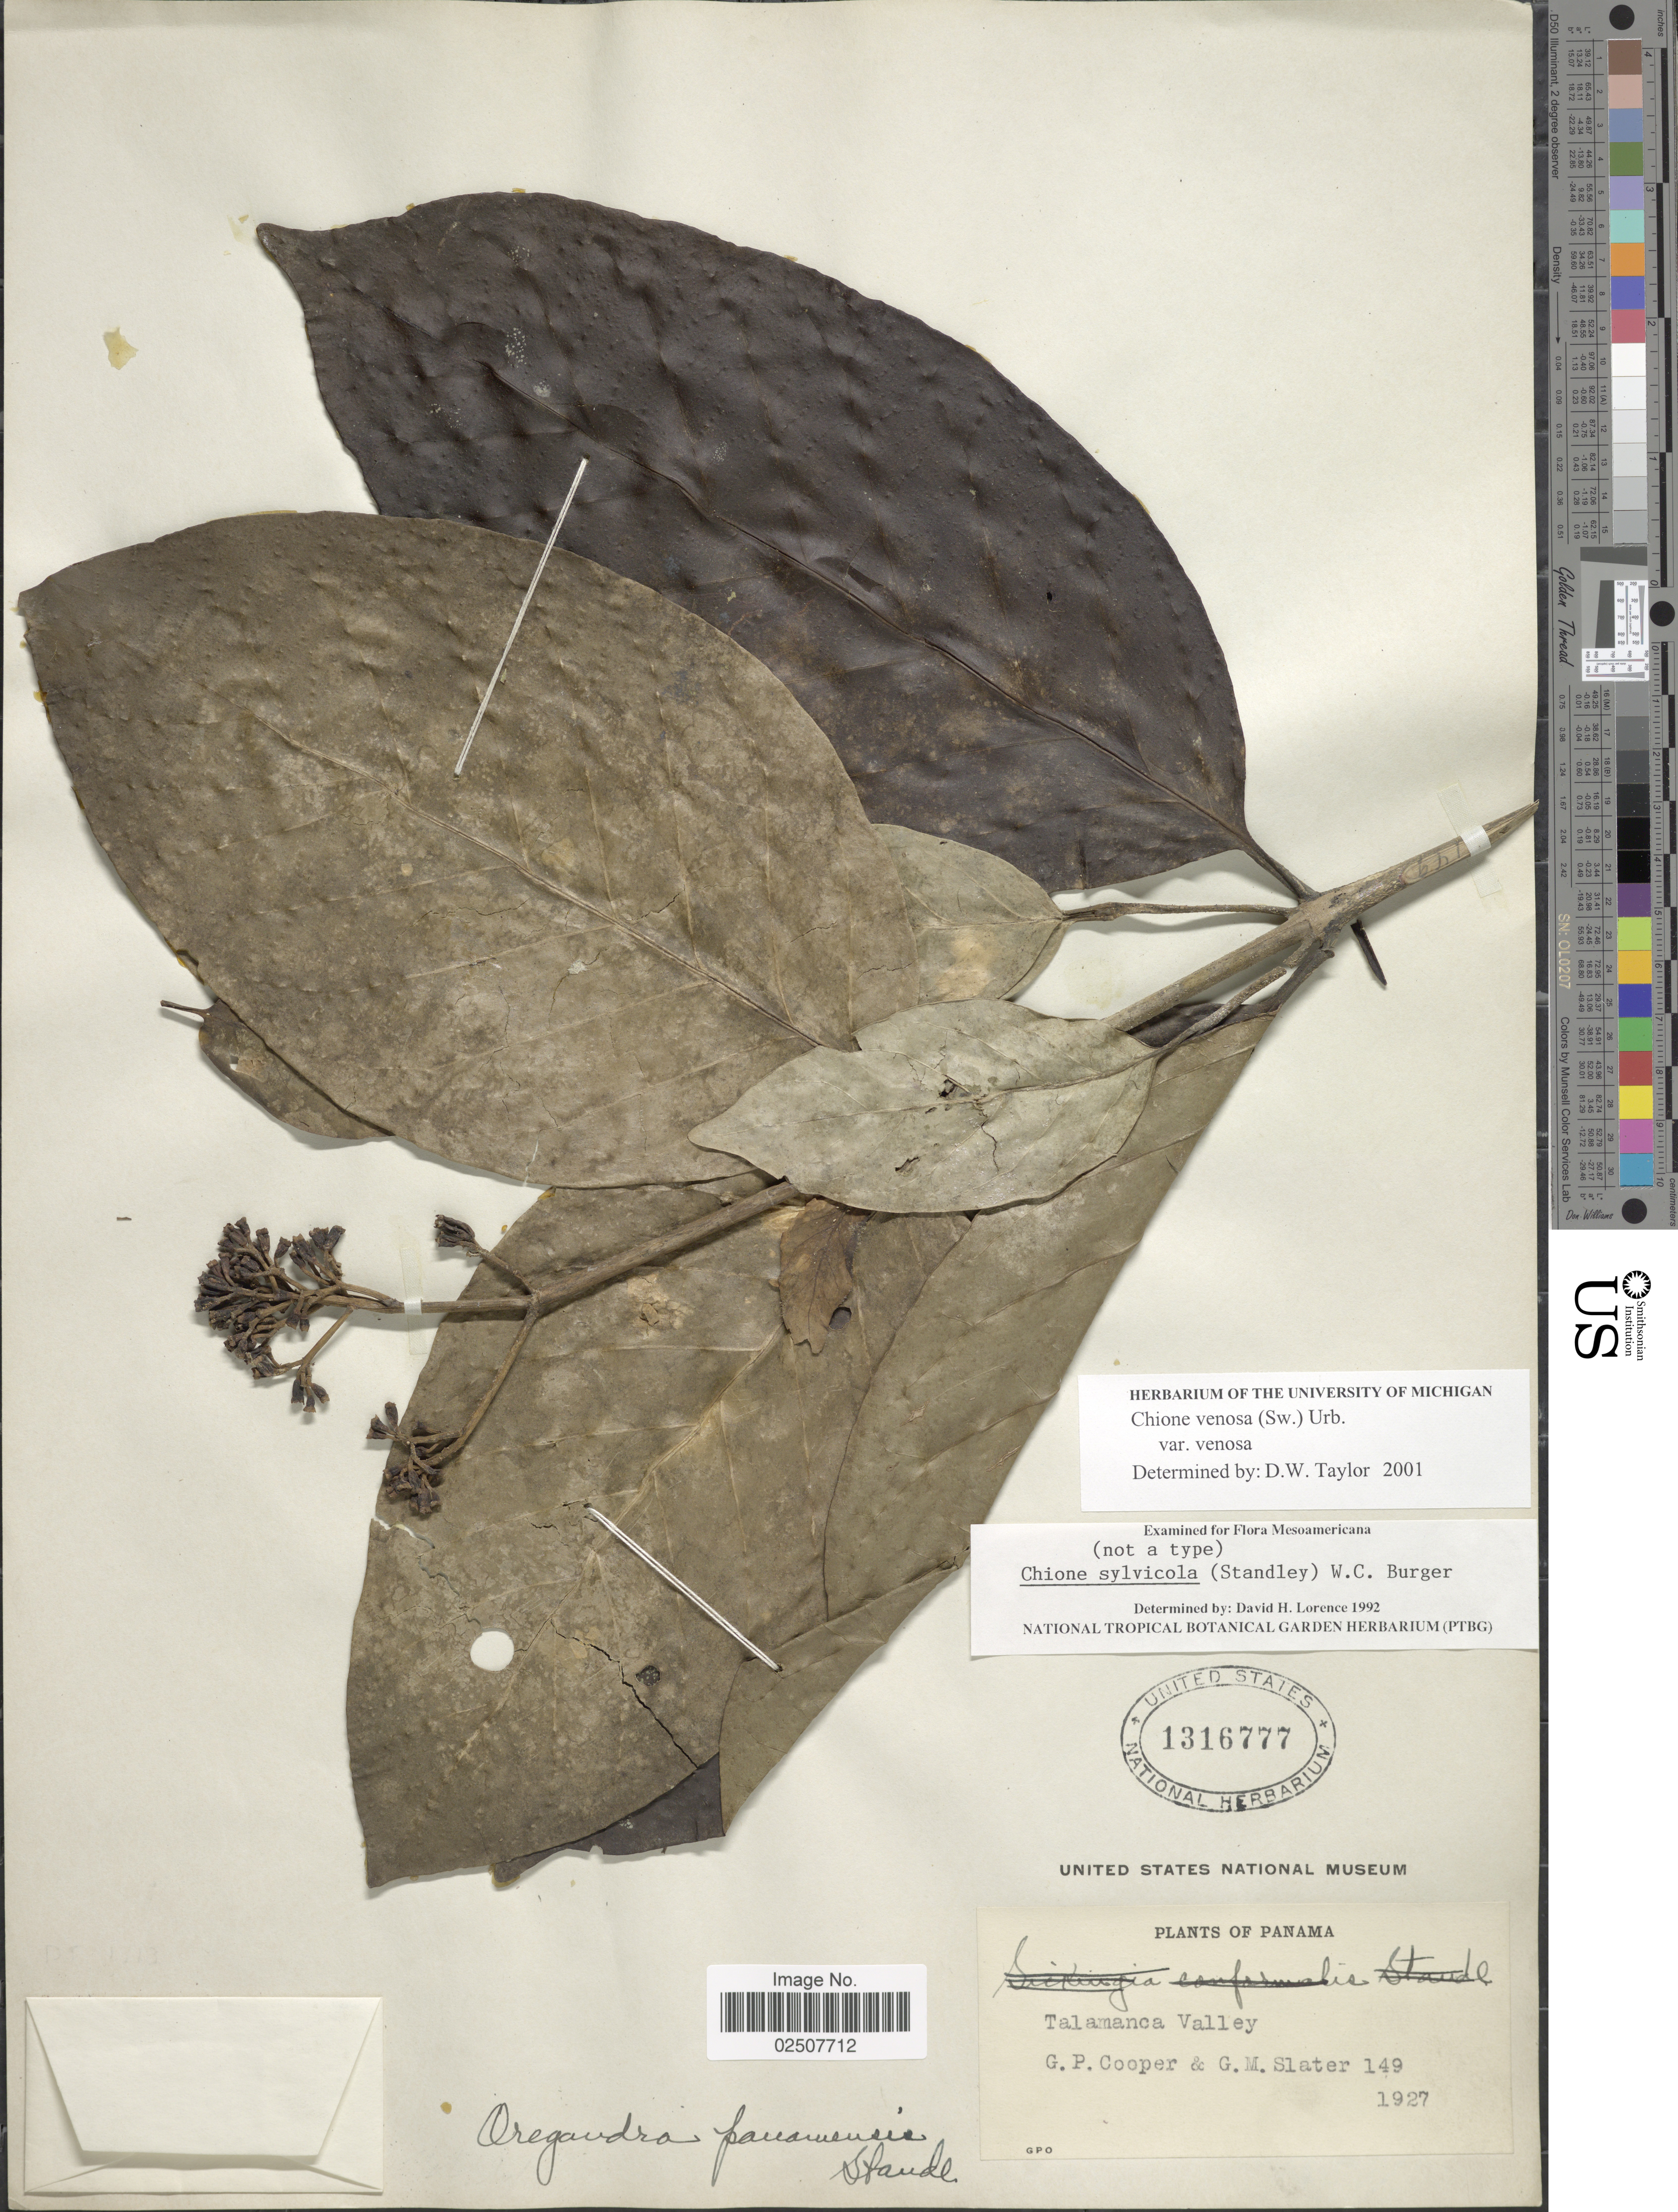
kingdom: Plantae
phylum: Tracheophyta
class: Magnoliopsida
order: Gentianales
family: Rubiaceae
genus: Chione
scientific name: Chione venosa var. venosa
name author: (Sw.) Urb.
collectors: G. Cooper & G. Slater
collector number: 149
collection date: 1927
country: Panama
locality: Talamanca Valley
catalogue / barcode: US 1316777